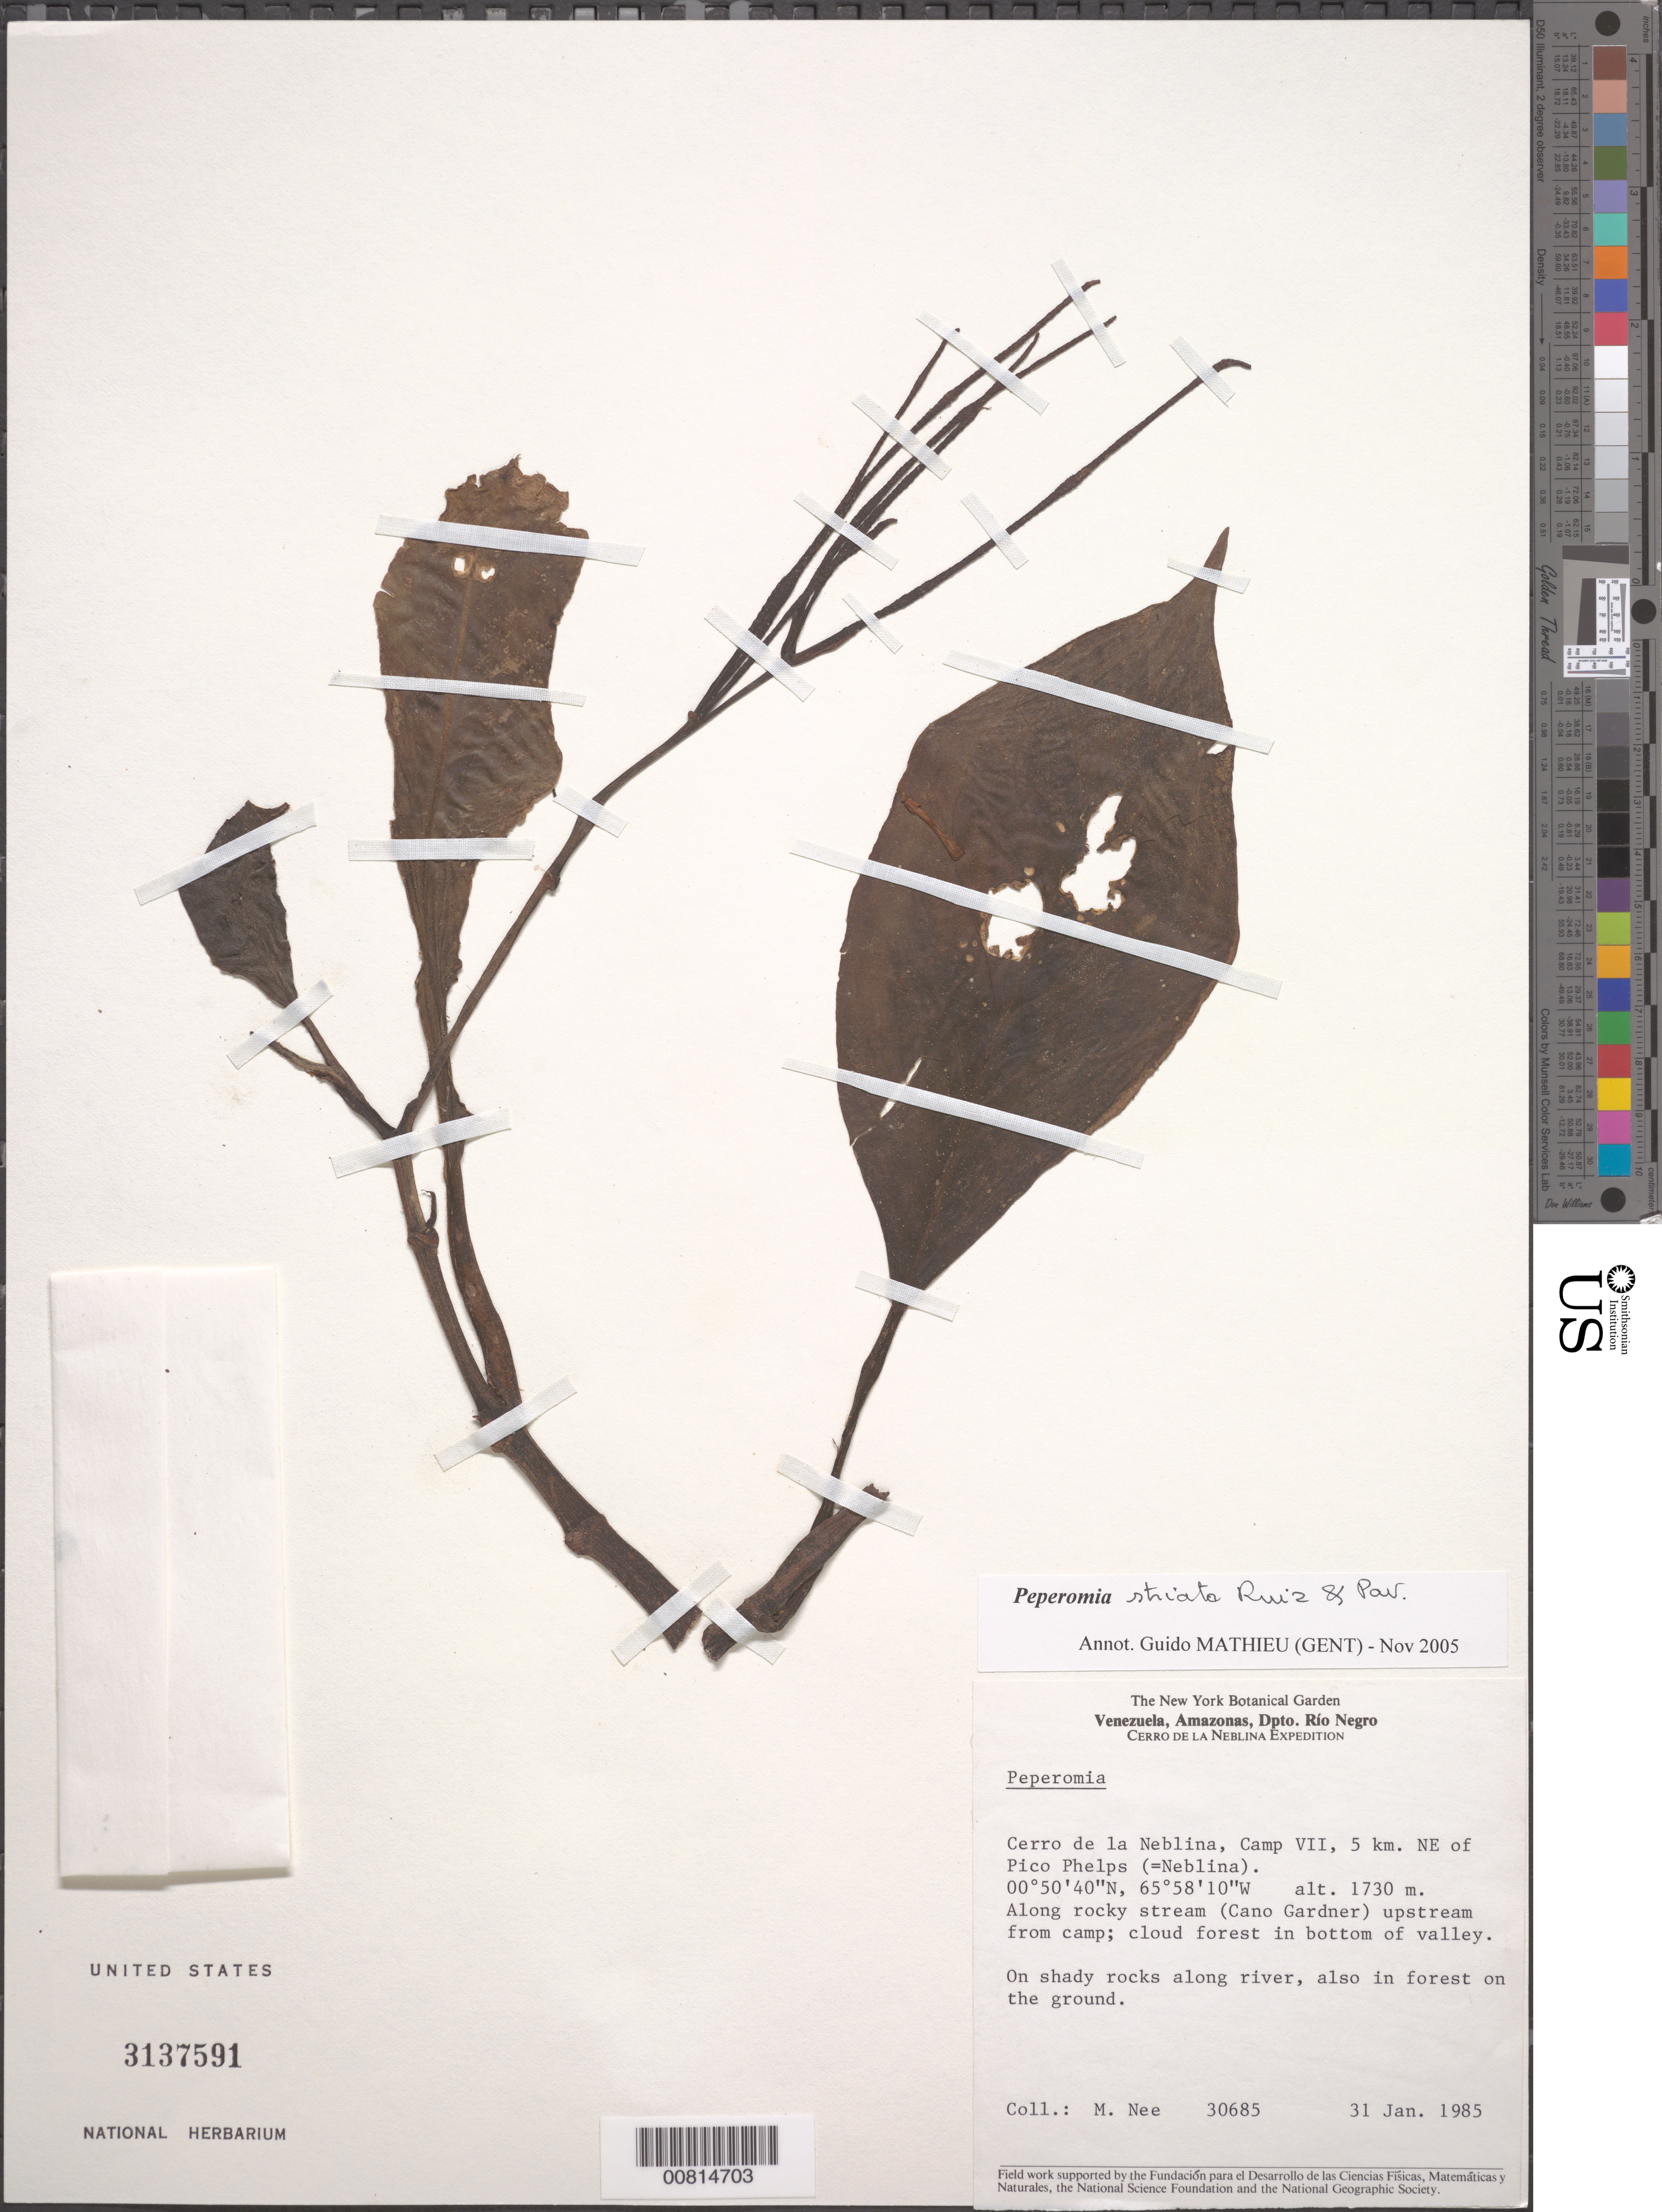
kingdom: Plantae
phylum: Tracheophyta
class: Magnoliopsida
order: Piperales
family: Piperaceae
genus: Peperomia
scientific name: Peperomia sp.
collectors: M. Nee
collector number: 30685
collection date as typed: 31-Jan-85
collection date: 1985-01-31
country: Venezuela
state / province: Amazonas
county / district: Río Negro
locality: Cerro de la Neblina, Camp VII, 5 km NE of Pico Phelps, Caño Gardner, upstream from camp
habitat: Rocky stream; cloud forest in bottom of valley, on shady rocks along river, also in forest on the ground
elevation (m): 1730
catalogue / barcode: US 3137591